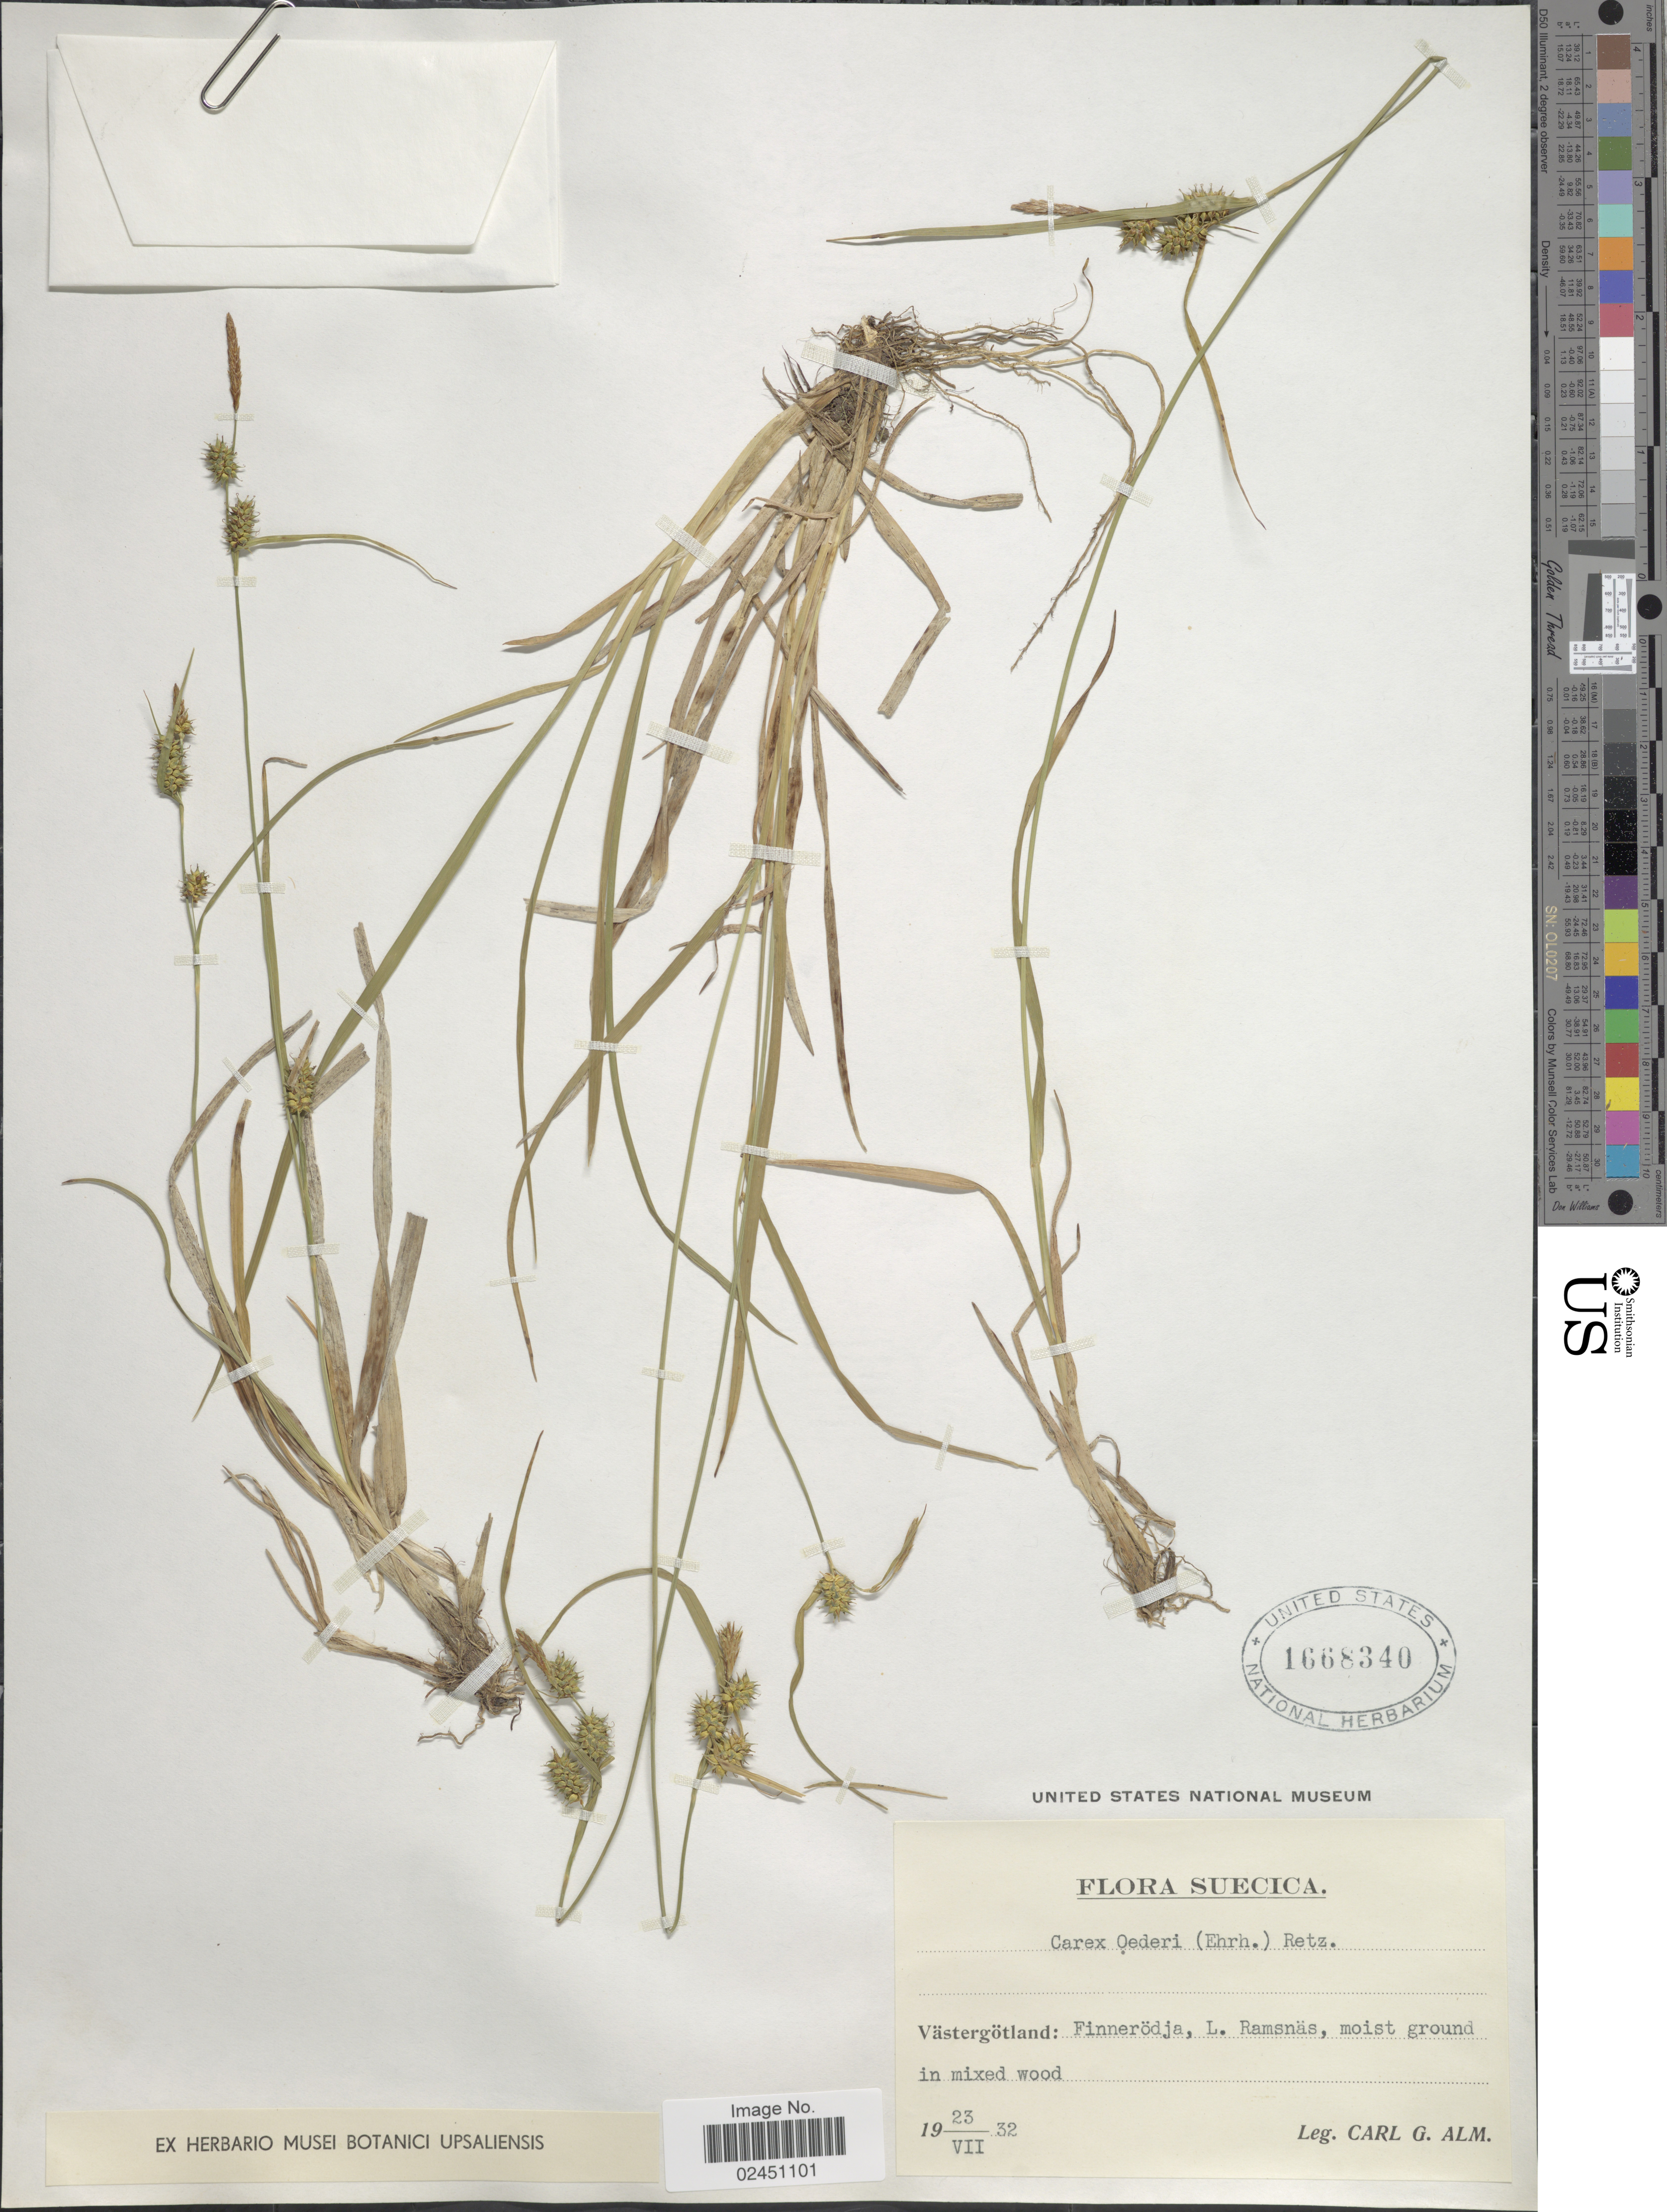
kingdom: Plantae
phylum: Tracheophyta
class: Liliopsida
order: Poales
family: Cyperaceae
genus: Carex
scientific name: Carex oederi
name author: Retz.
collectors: C. G. Alm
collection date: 1932-07-23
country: Sweden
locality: Suecica. Vastergotland: Finnerodja, L. Ramsnas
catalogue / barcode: US 1668340